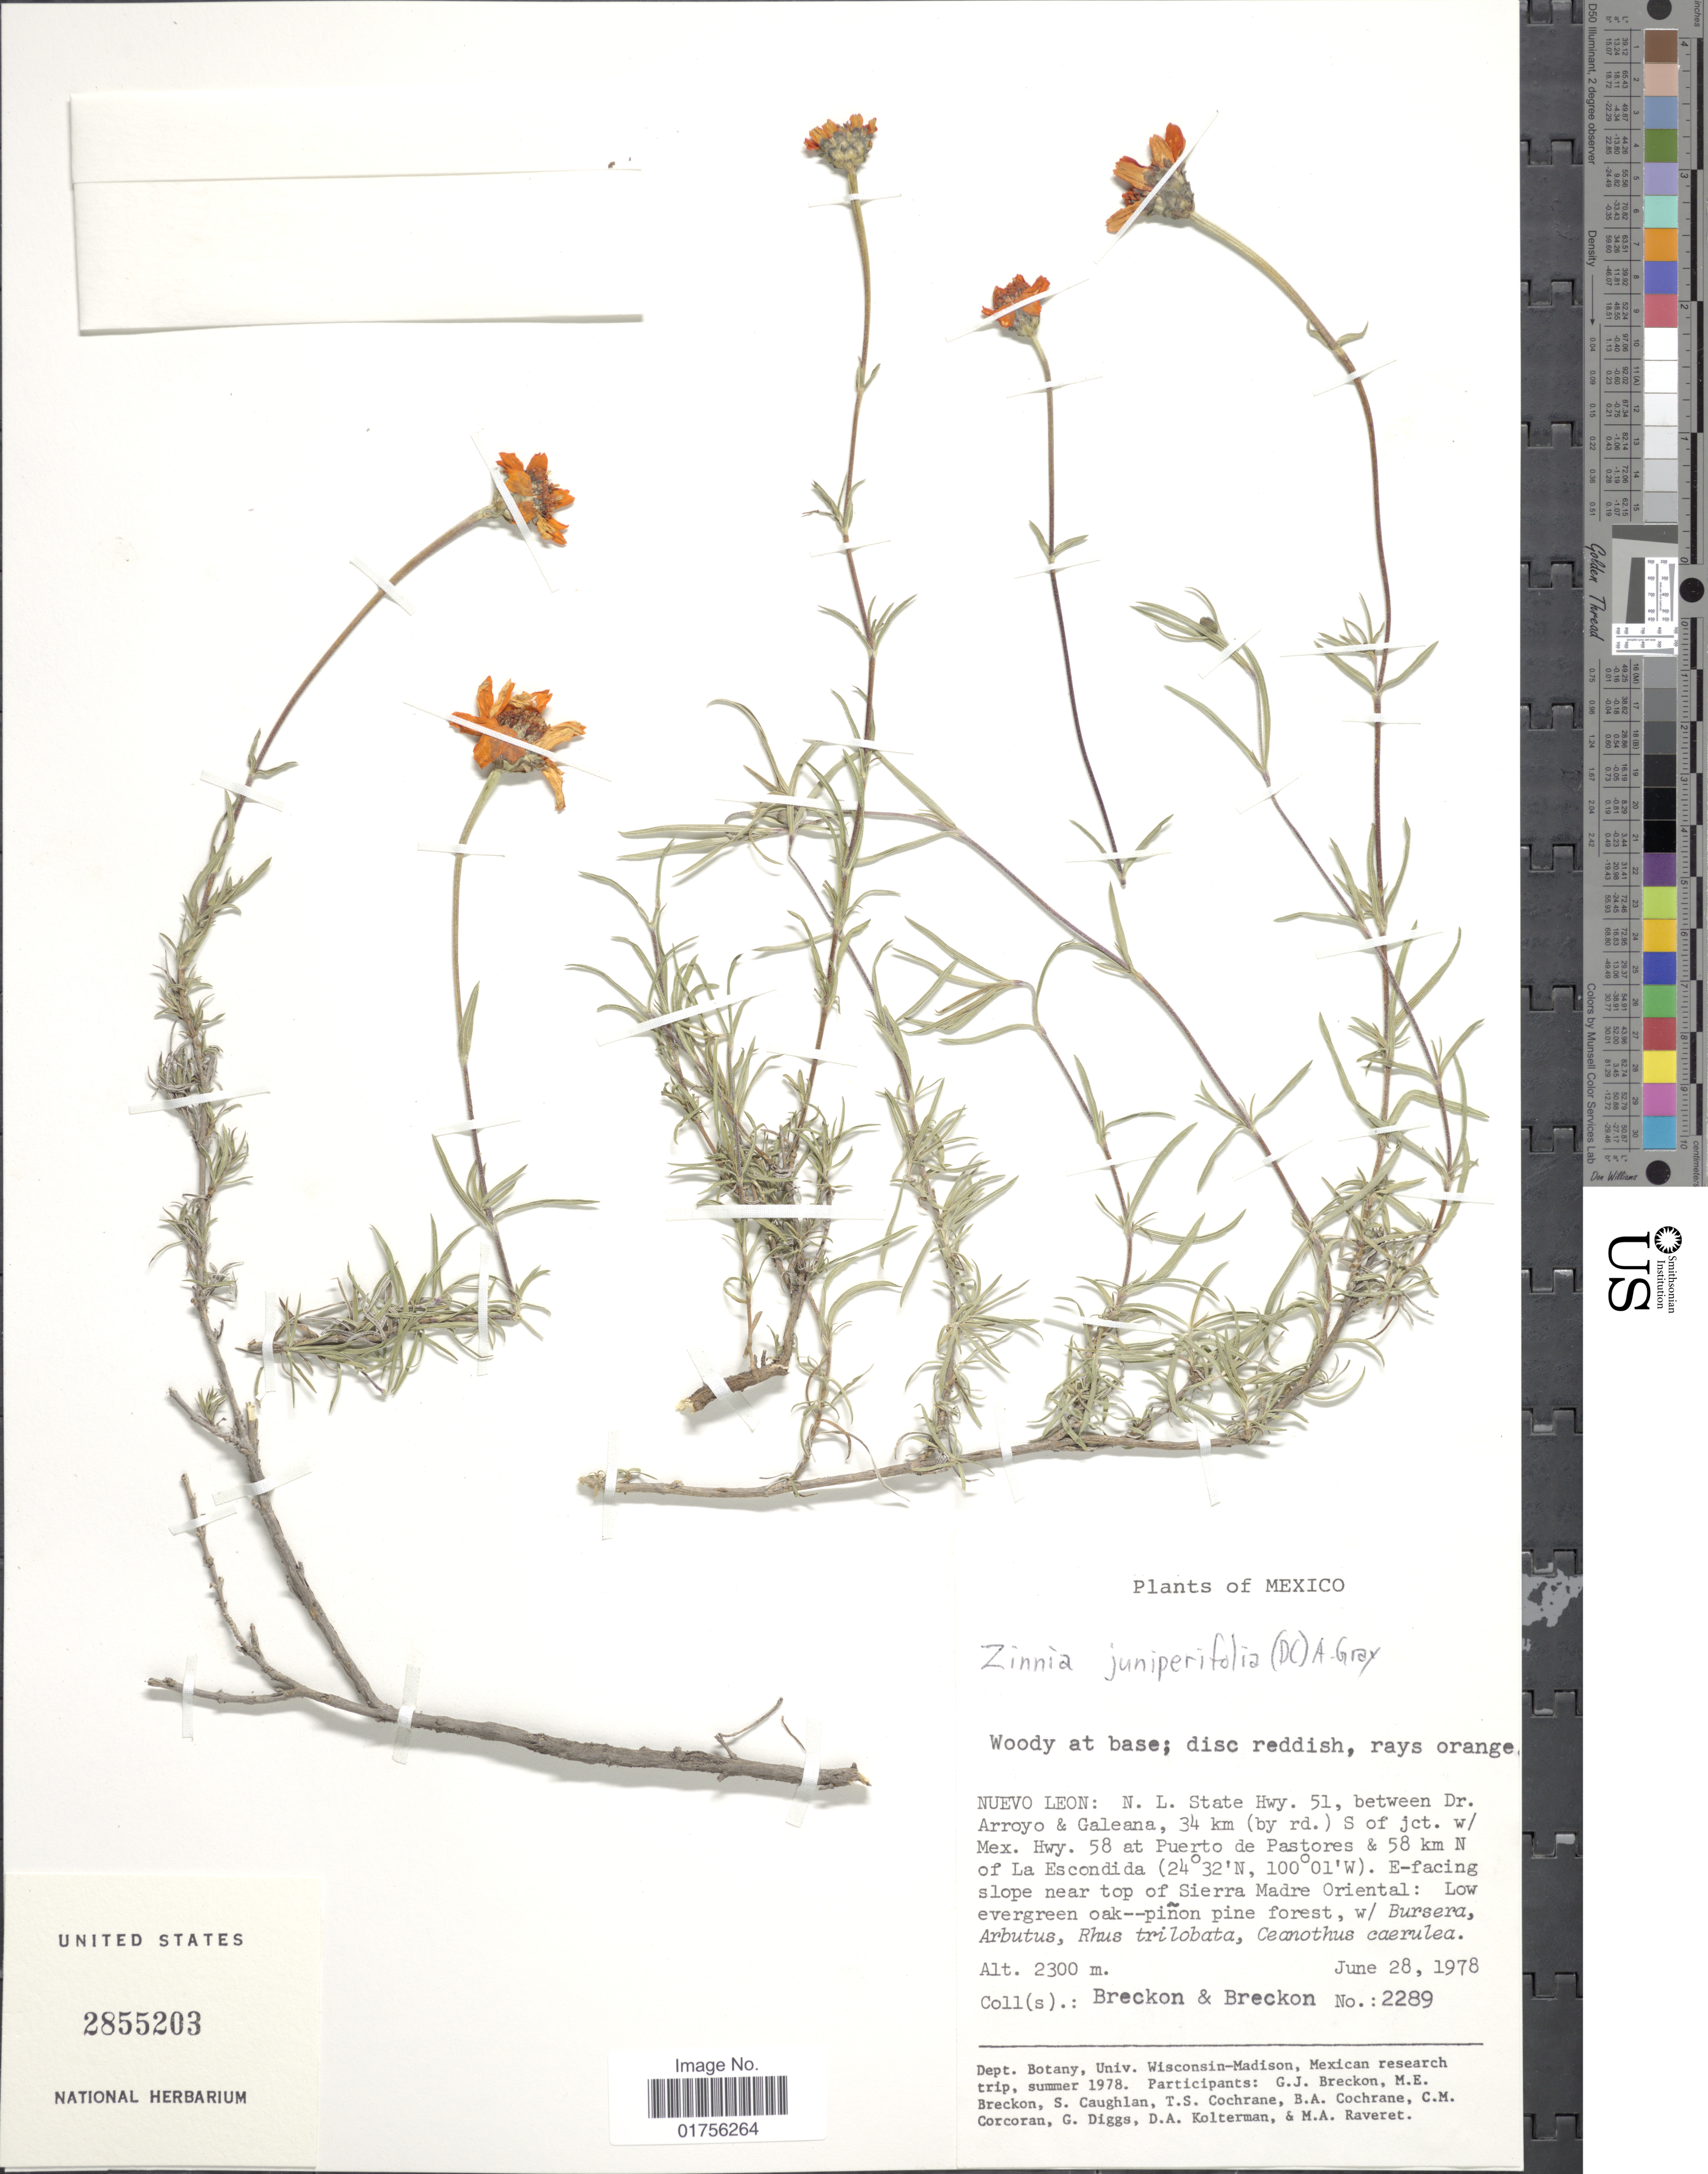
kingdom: Plantae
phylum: Tracheophyta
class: Magnoliopsida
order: Asterales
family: Asteraceae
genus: Zinnia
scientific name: Zinnia juniperifolia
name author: (DC.) A. Gray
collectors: G. J. Breckon & M. E. Breckon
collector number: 2289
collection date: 1978-06-28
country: Mexico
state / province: Nuevo León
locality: Nuevo Leon: N. L. State Hwy. 51 between Dr. Arroyo & Galeana, 34 km (by rd) S of jct. w/ Mex. Hwy 58 at Puerto de Pastores & 58 km N of La Escondida, E-facing slope near top of Sierra Madre Oriental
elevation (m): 2300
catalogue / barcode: US 2855203